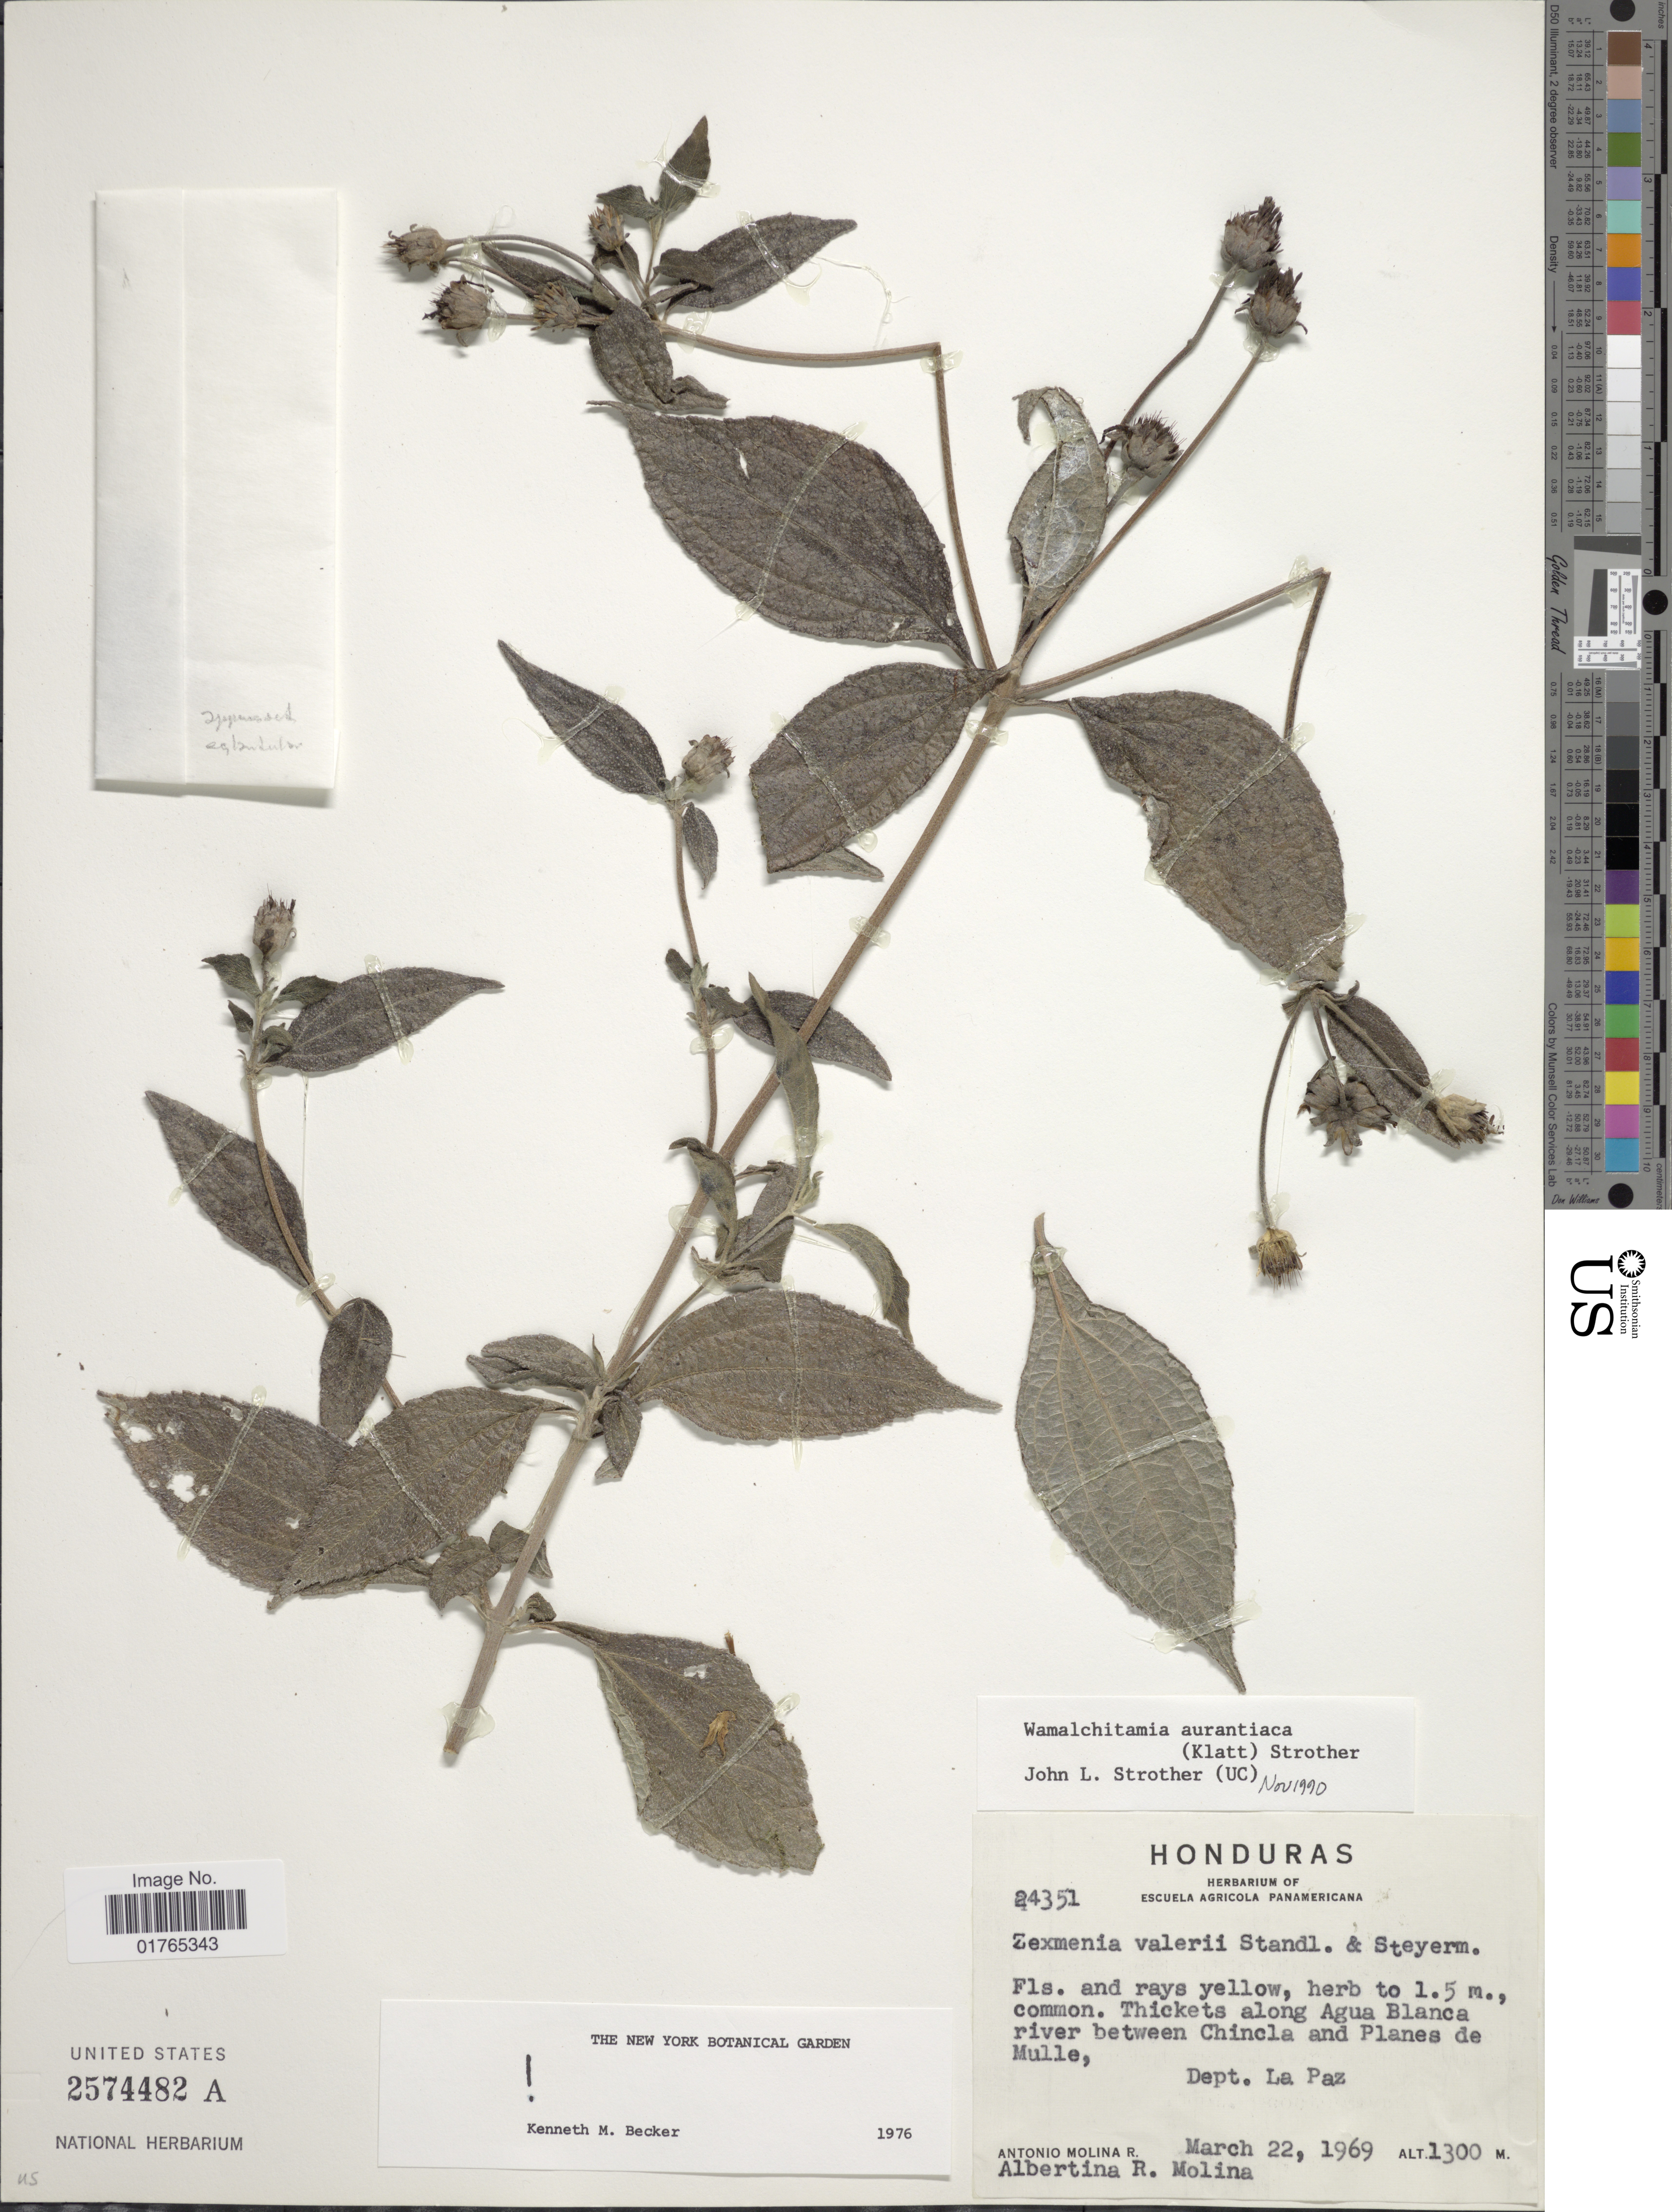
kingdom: Plantae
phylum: Tracheophyta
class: Magnoliopsida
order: Asterales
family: Asteraceae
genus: Wamalchitamia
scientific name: Wamalchitamia aurantiaca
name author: (Klatt) Strother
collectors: A. R. Molina & A. Molina R.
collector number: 24351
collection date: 1969-03-22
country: Honduras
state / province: La Paz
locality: Thickets along Agua Blanca river between Chincla and Planes de Mulle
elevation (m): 1300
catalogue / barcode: US 2574482A